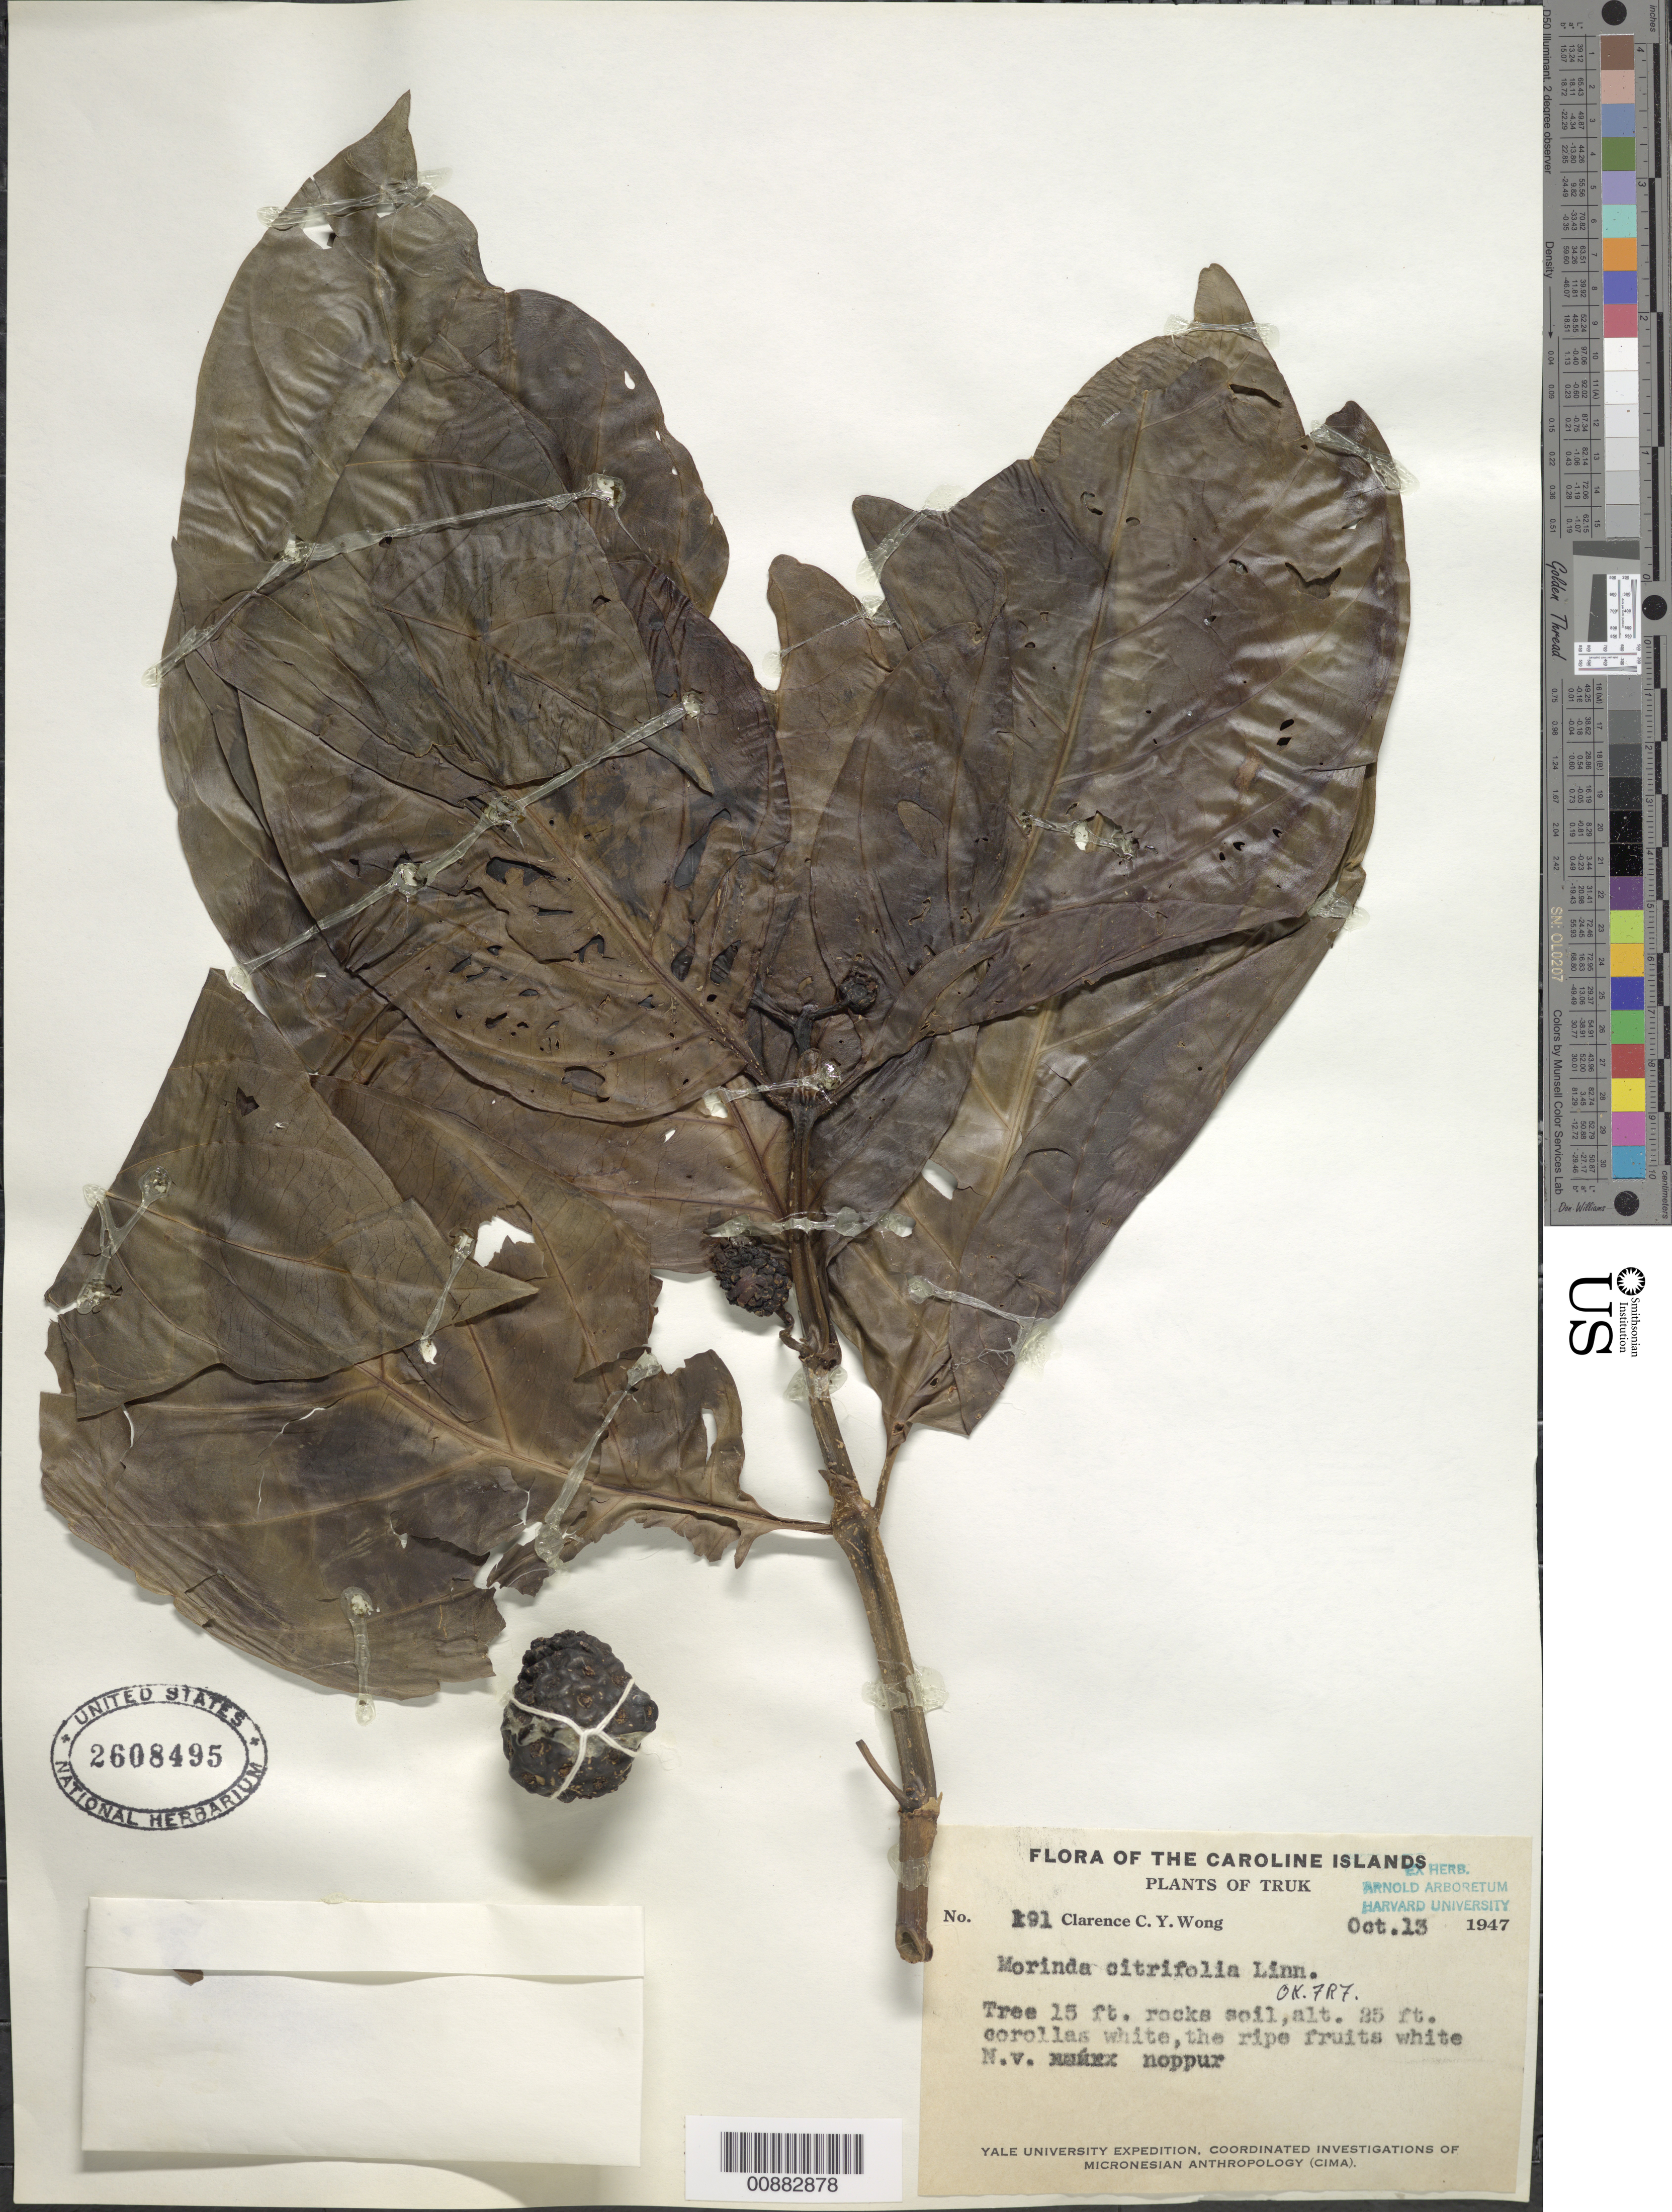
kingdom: Plantae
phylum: Tracheophyta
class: Magnoliopsida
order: Gentianales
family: Rubiaceae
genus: Morinda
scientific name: Morinda citrifolia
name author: L.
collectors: C. Wong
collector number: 191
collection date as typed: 13 Oct 1947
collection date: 1947-10-13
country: Micronesia, Federated States of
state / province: Truk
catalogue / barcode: US 2608495